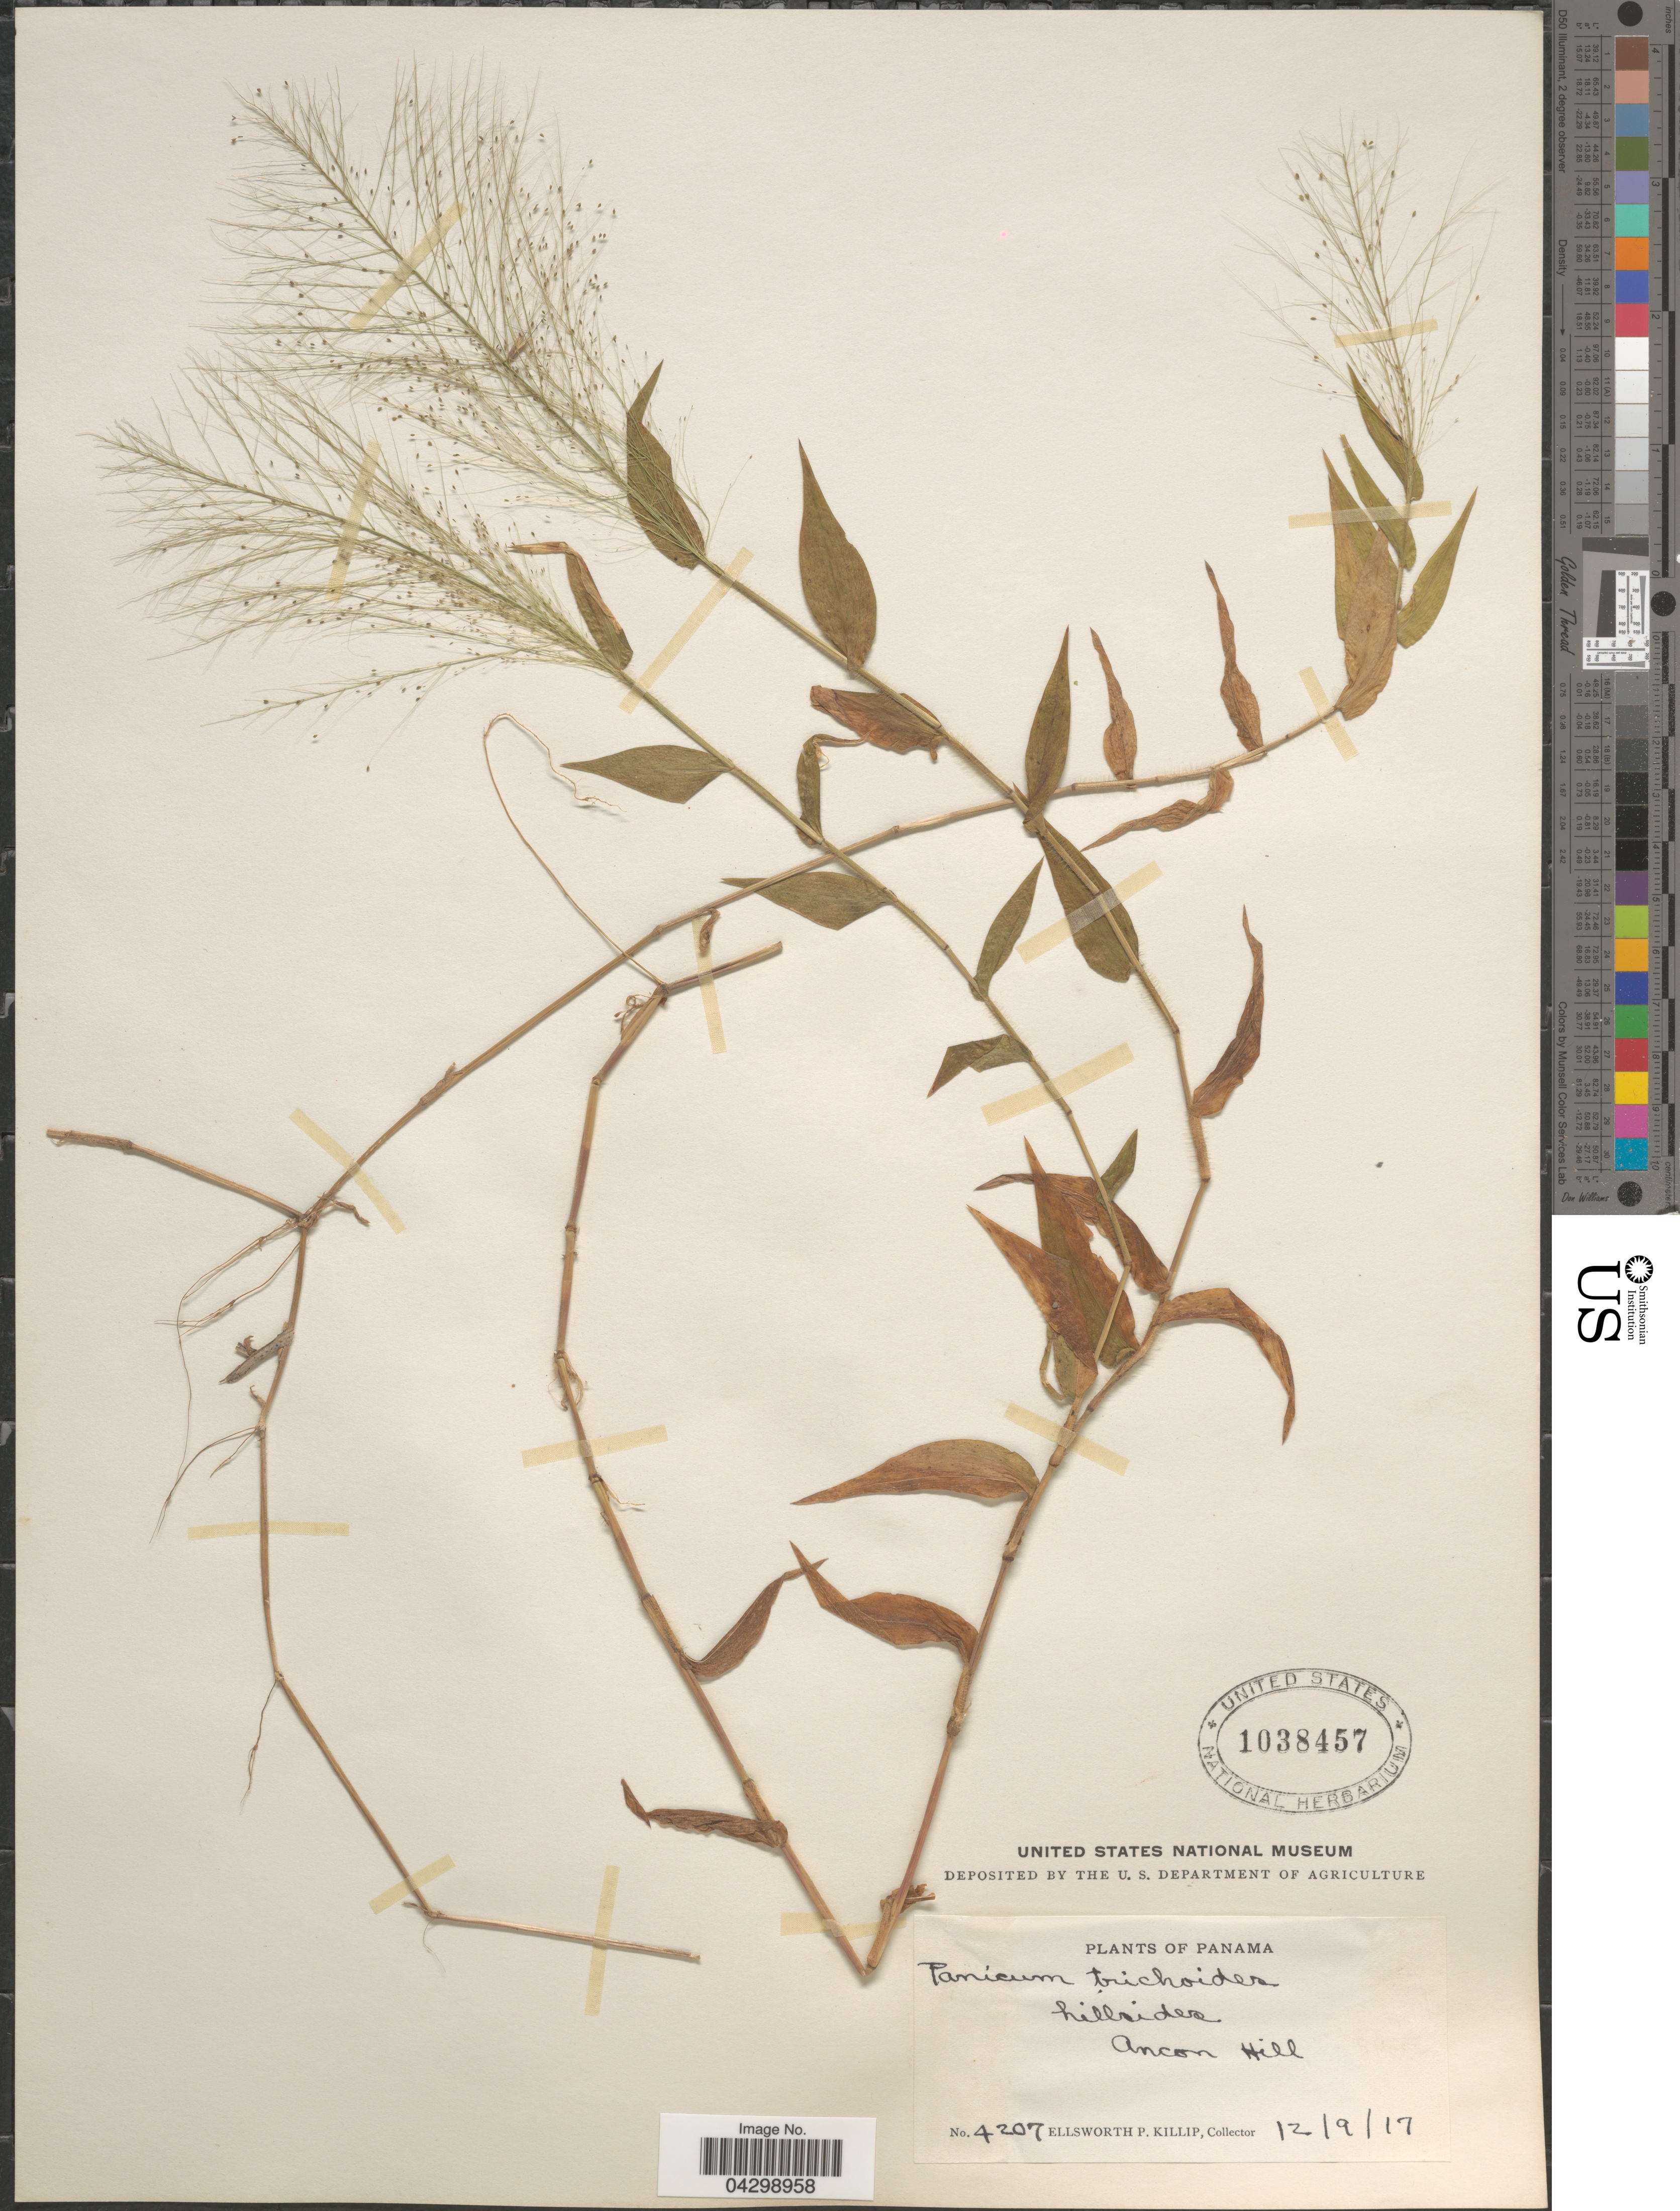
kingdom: Plantae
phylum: Tracheophyta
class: Liliopsida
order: Poales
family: Poaceae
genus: Panicum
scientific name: Panicum trichoides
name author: Sw.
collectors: E. P. Killip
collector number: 4207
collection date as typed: Transcribed d/m/y: 12/9/17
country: Panama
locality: Hillsides. Ancon Hill.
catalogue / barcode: US 1038457